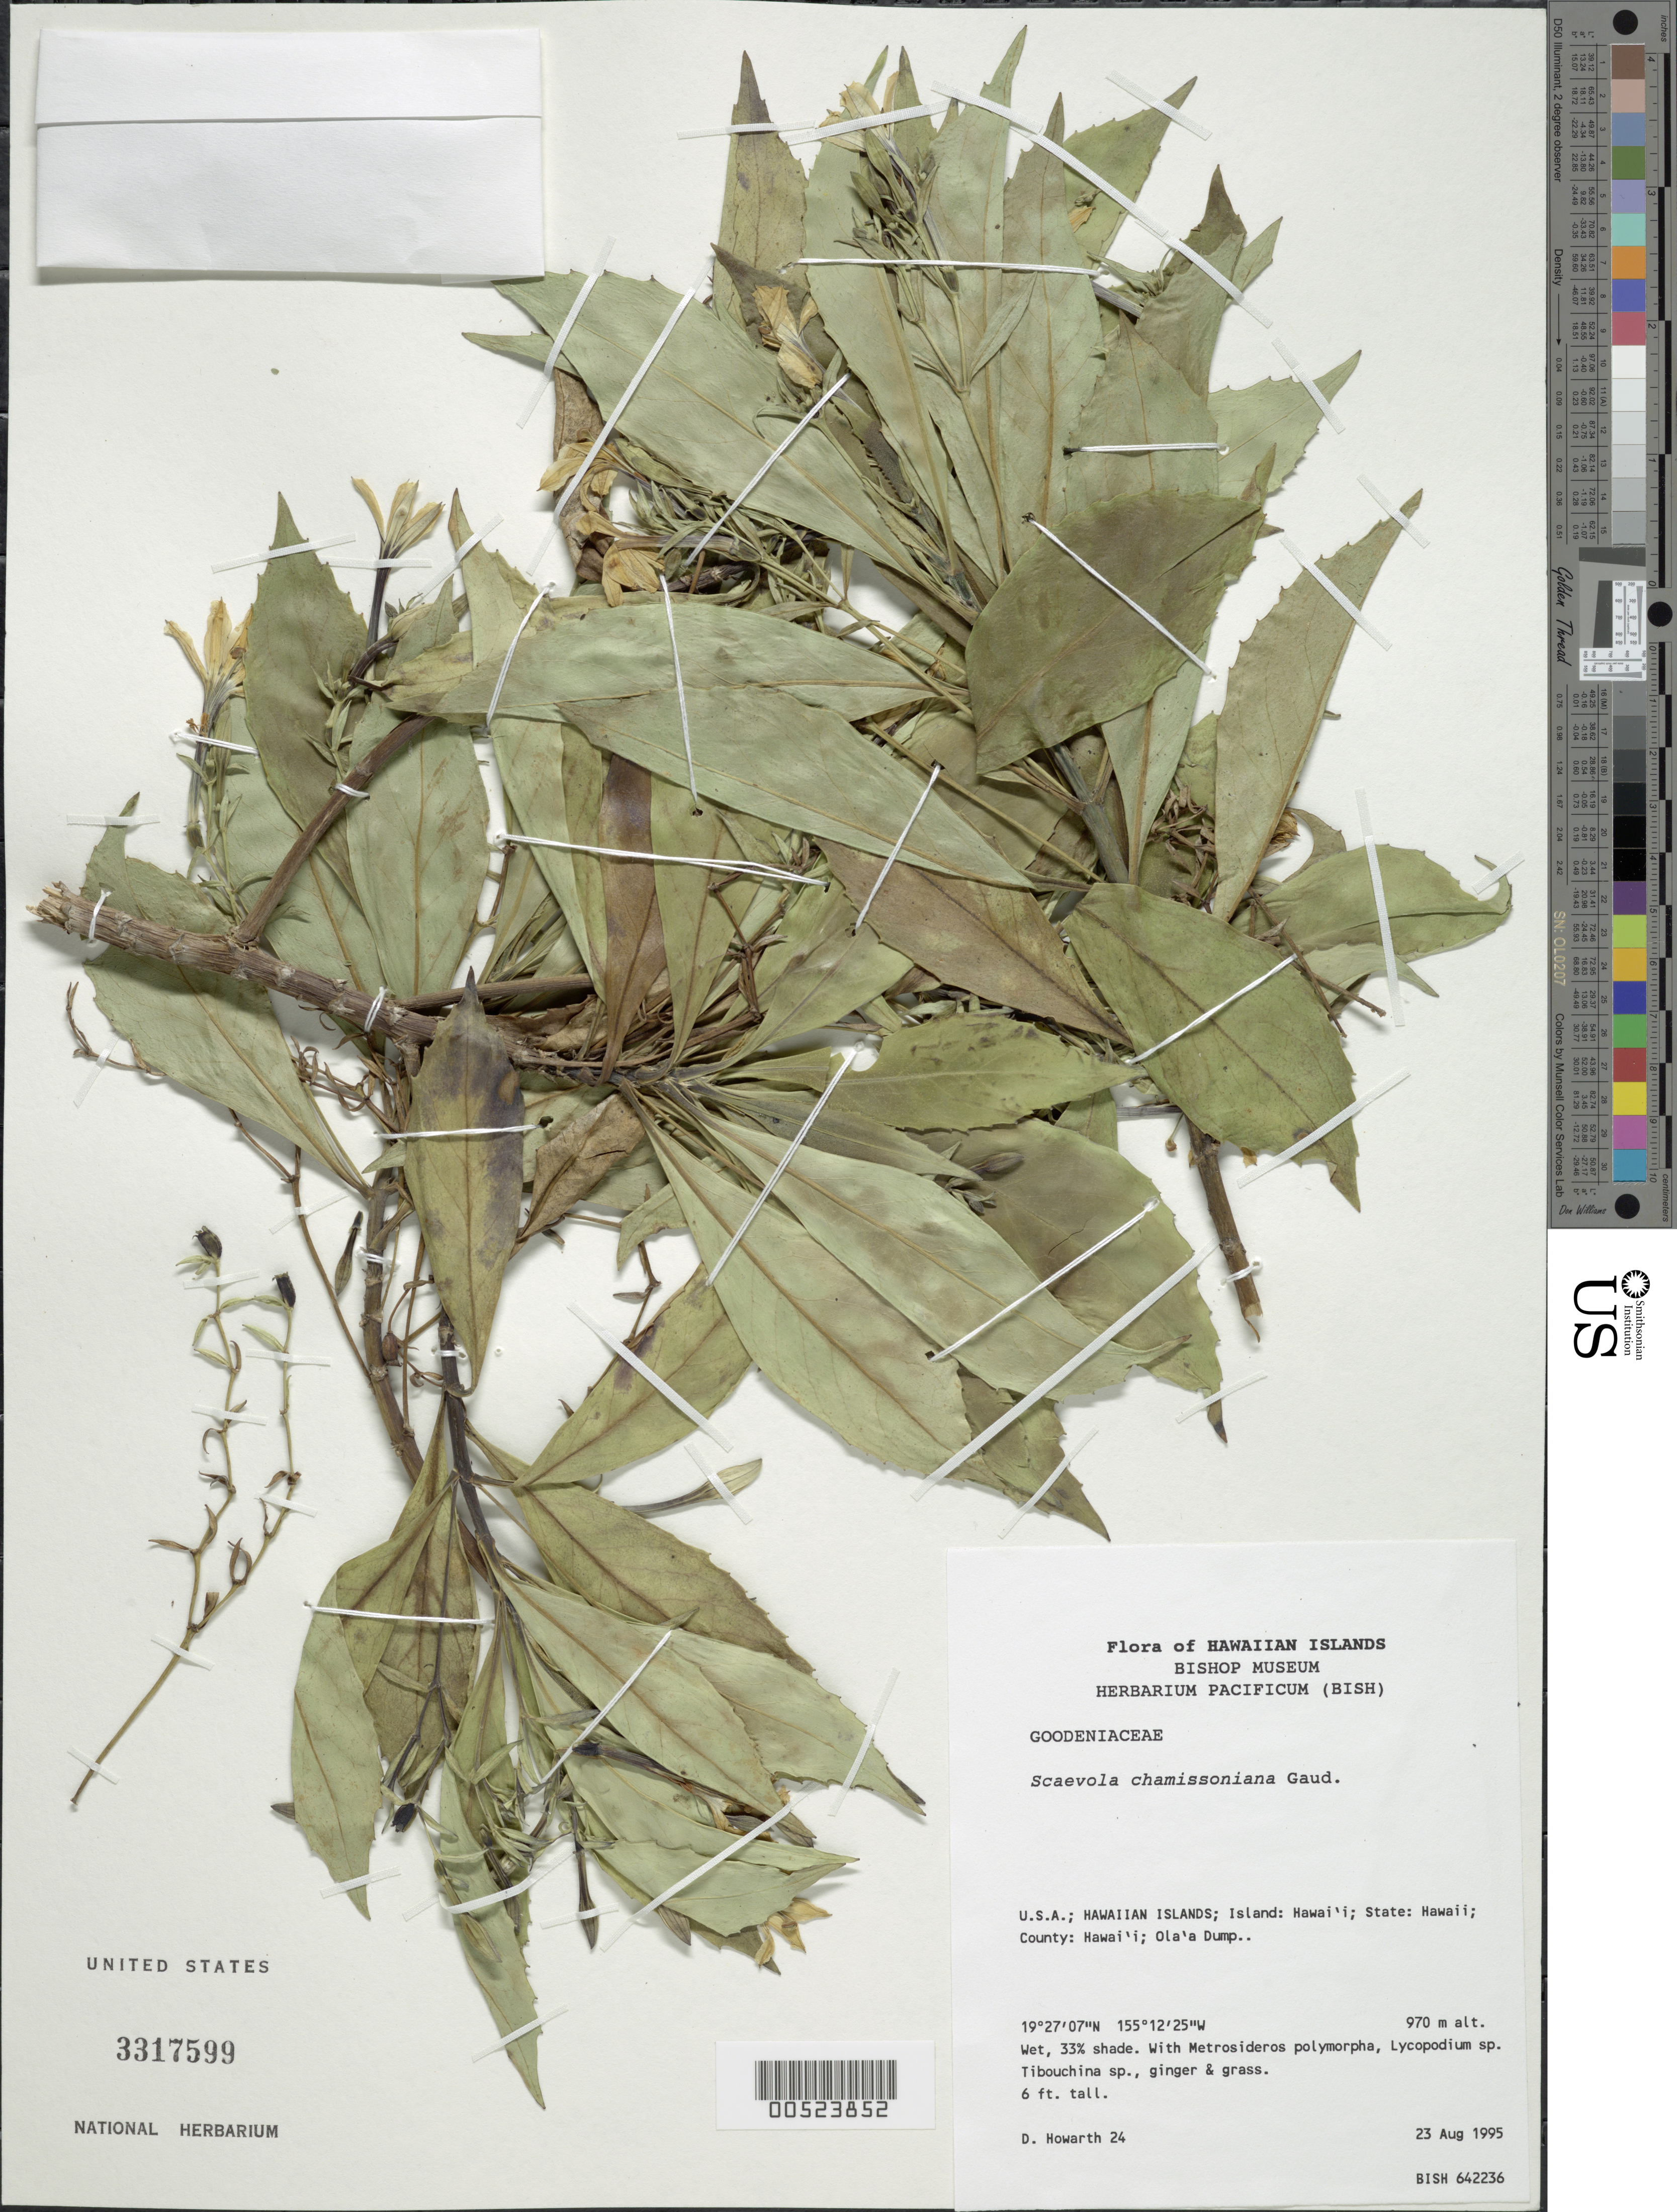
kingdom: Plantae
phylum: Tracheophyta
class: Magnoliopsida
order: Asterales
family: Goodeniaceae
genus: Scaevola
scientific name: Scaevola chamissoniana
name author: Gaudich.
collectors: D. Howarth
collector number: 24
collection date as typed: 23 Aug 1995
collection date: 1995-08-23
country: United States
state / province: Hawaii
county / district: Hawaii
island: Hawaii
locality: Hawaii county, Ola'a dump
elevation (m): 970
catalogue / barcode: US 3317599